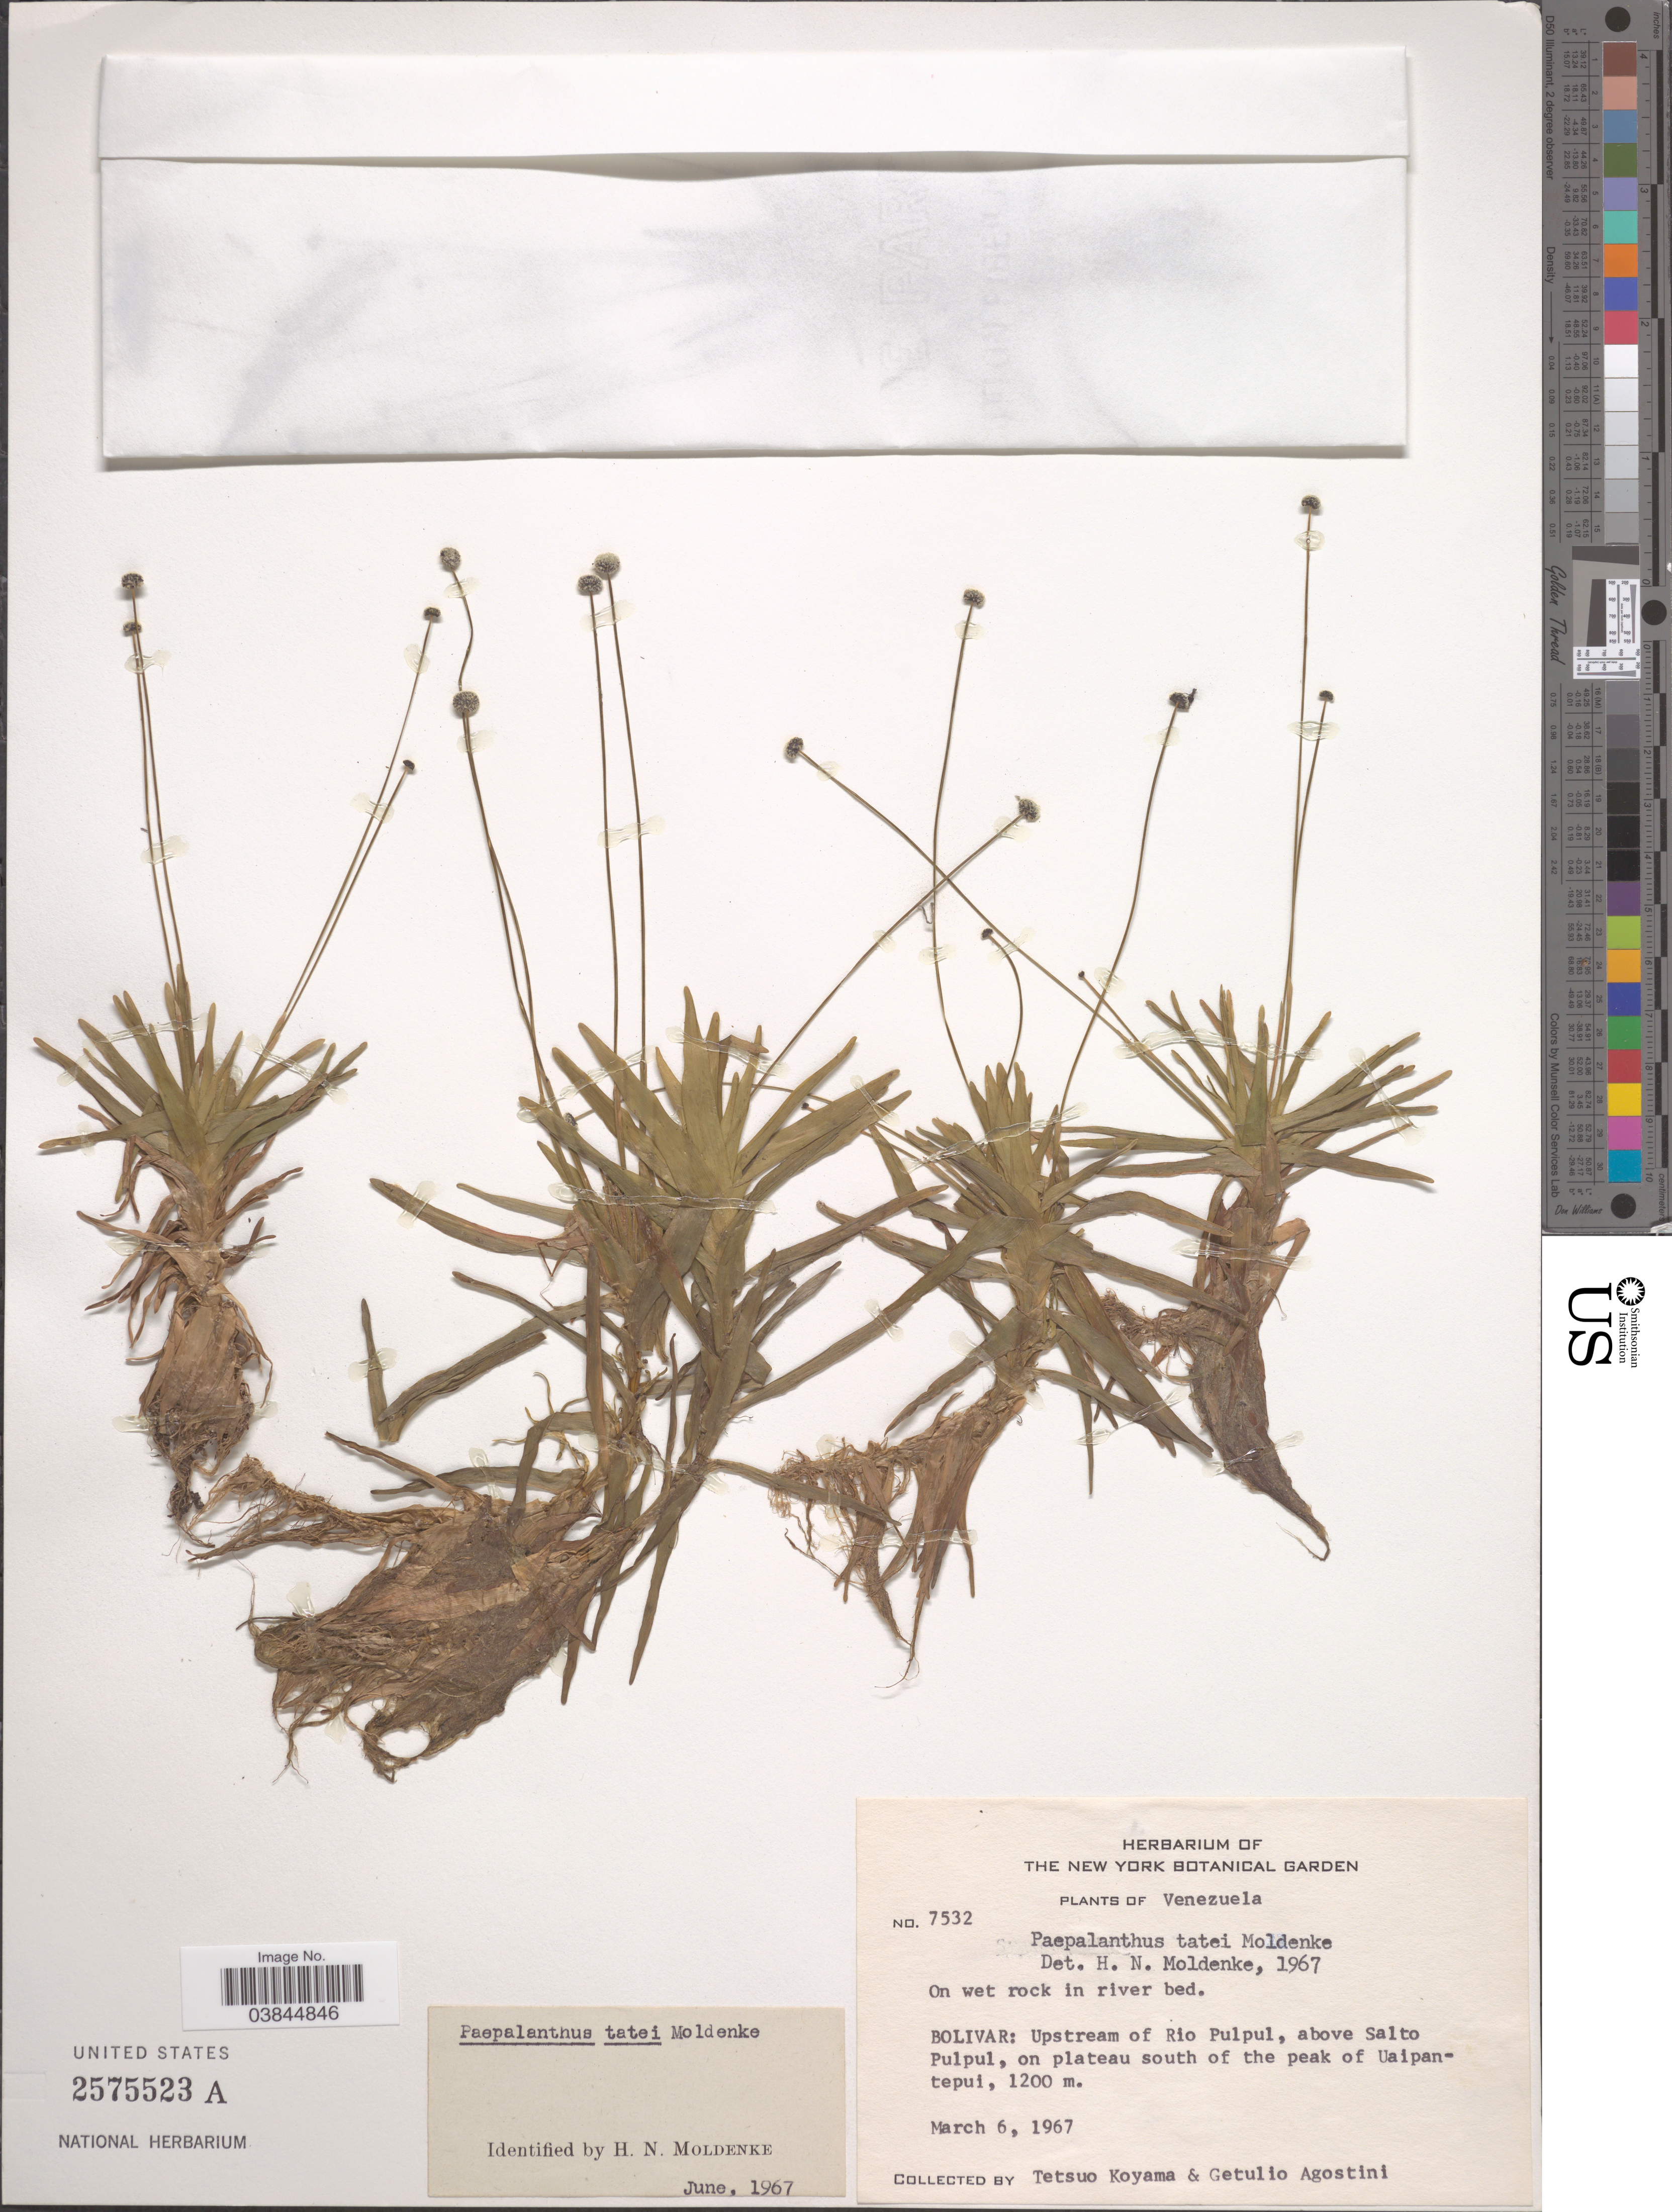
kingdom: Plantae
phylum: Tracheophyta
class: Liliopsida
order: Poales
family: Eriocaulaceae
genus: Paepalanthus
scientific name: Paepalanthus tortilis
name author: (Bong.) Koern.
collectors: T. Koyama & G. Agostini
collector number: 7532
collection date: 1967-03-06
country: Venezuela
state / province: Bolivar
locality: Upstream of Rio Pulpul, above Salto Pulpul, on plateau south of the peak of Uaipantepui.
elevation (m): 1200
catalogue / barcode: US 2575523A